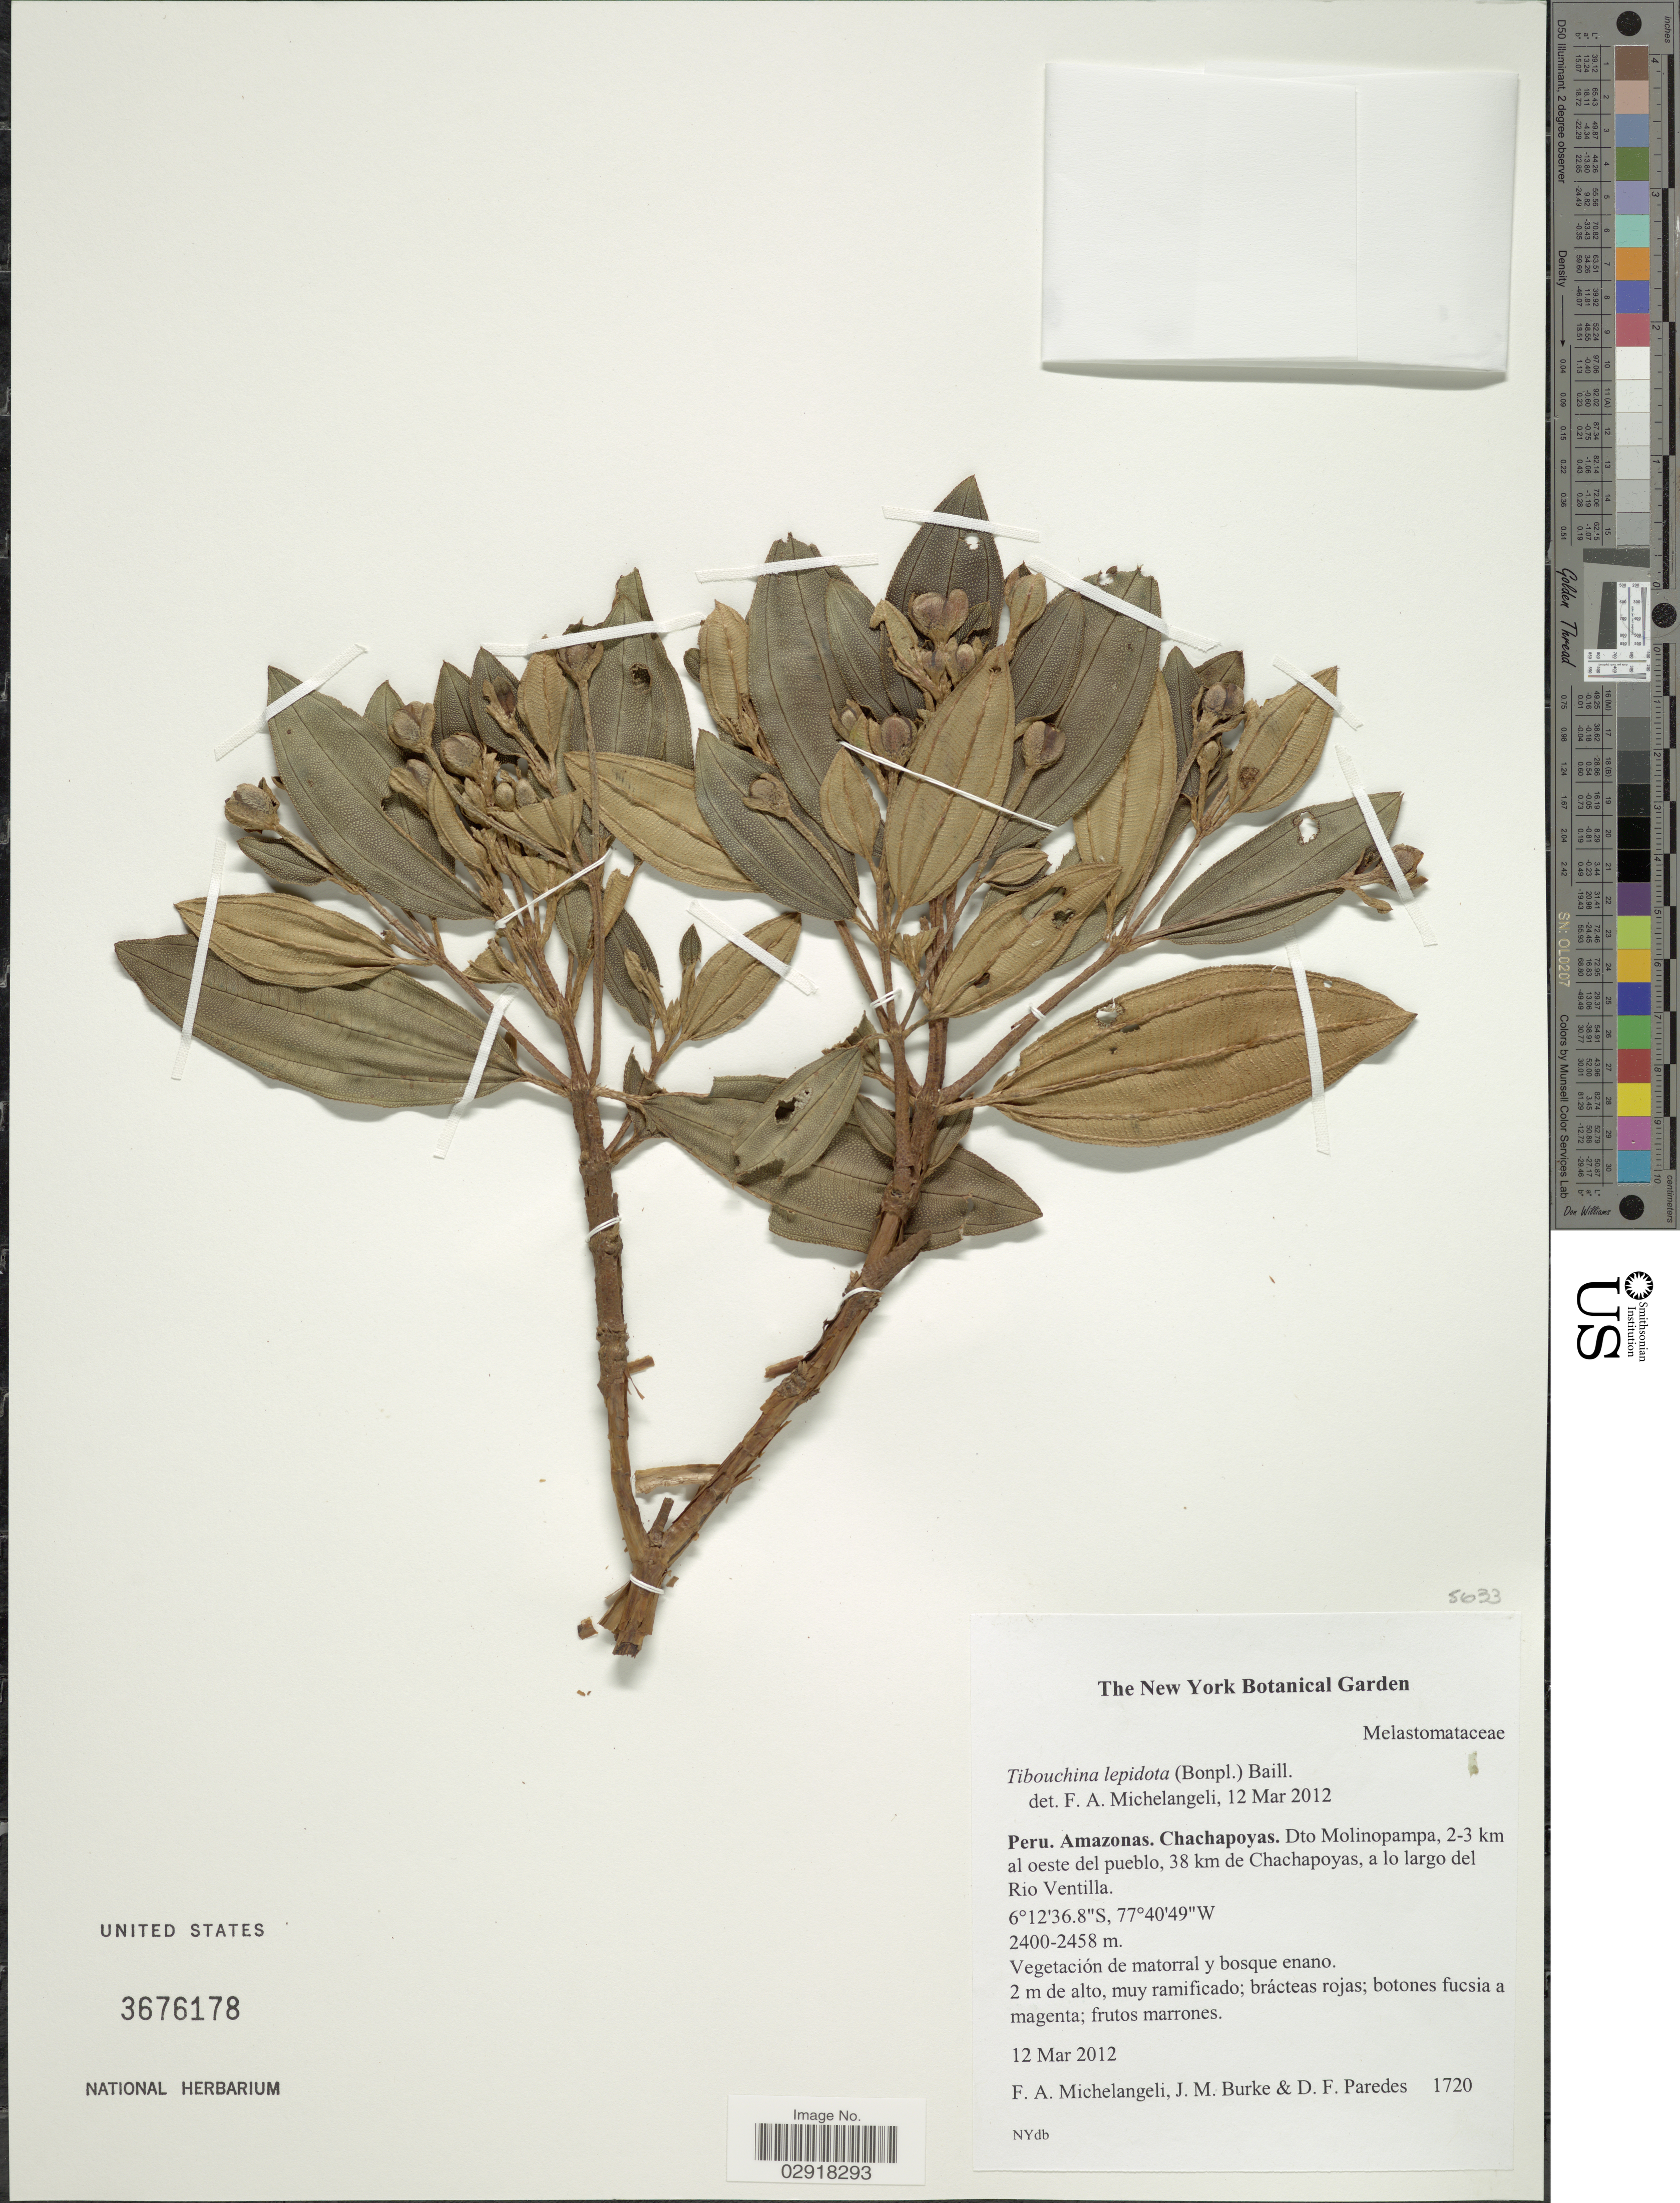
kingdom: Plantae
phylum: Tracheophyta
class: Magnoliopsida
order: Myrtales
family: Melastomataceae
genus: Andesanthus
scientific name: Andesanthus lepidotus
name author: (Humb. & Bonpl.) P.J.F. Guim. & Michelang.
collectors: F. A. Michelangeli, Jac. M. Burke & D. Paredes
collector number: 1720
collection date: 2012-03-12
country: Peru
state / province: Amazonas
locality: Chachapoyas, Dto Molinopampa, 2-3 km al oeste del pueblo, 38 km de Chachapoyas, a lo largo del Rio Ventilla.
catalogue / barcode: US 3676178